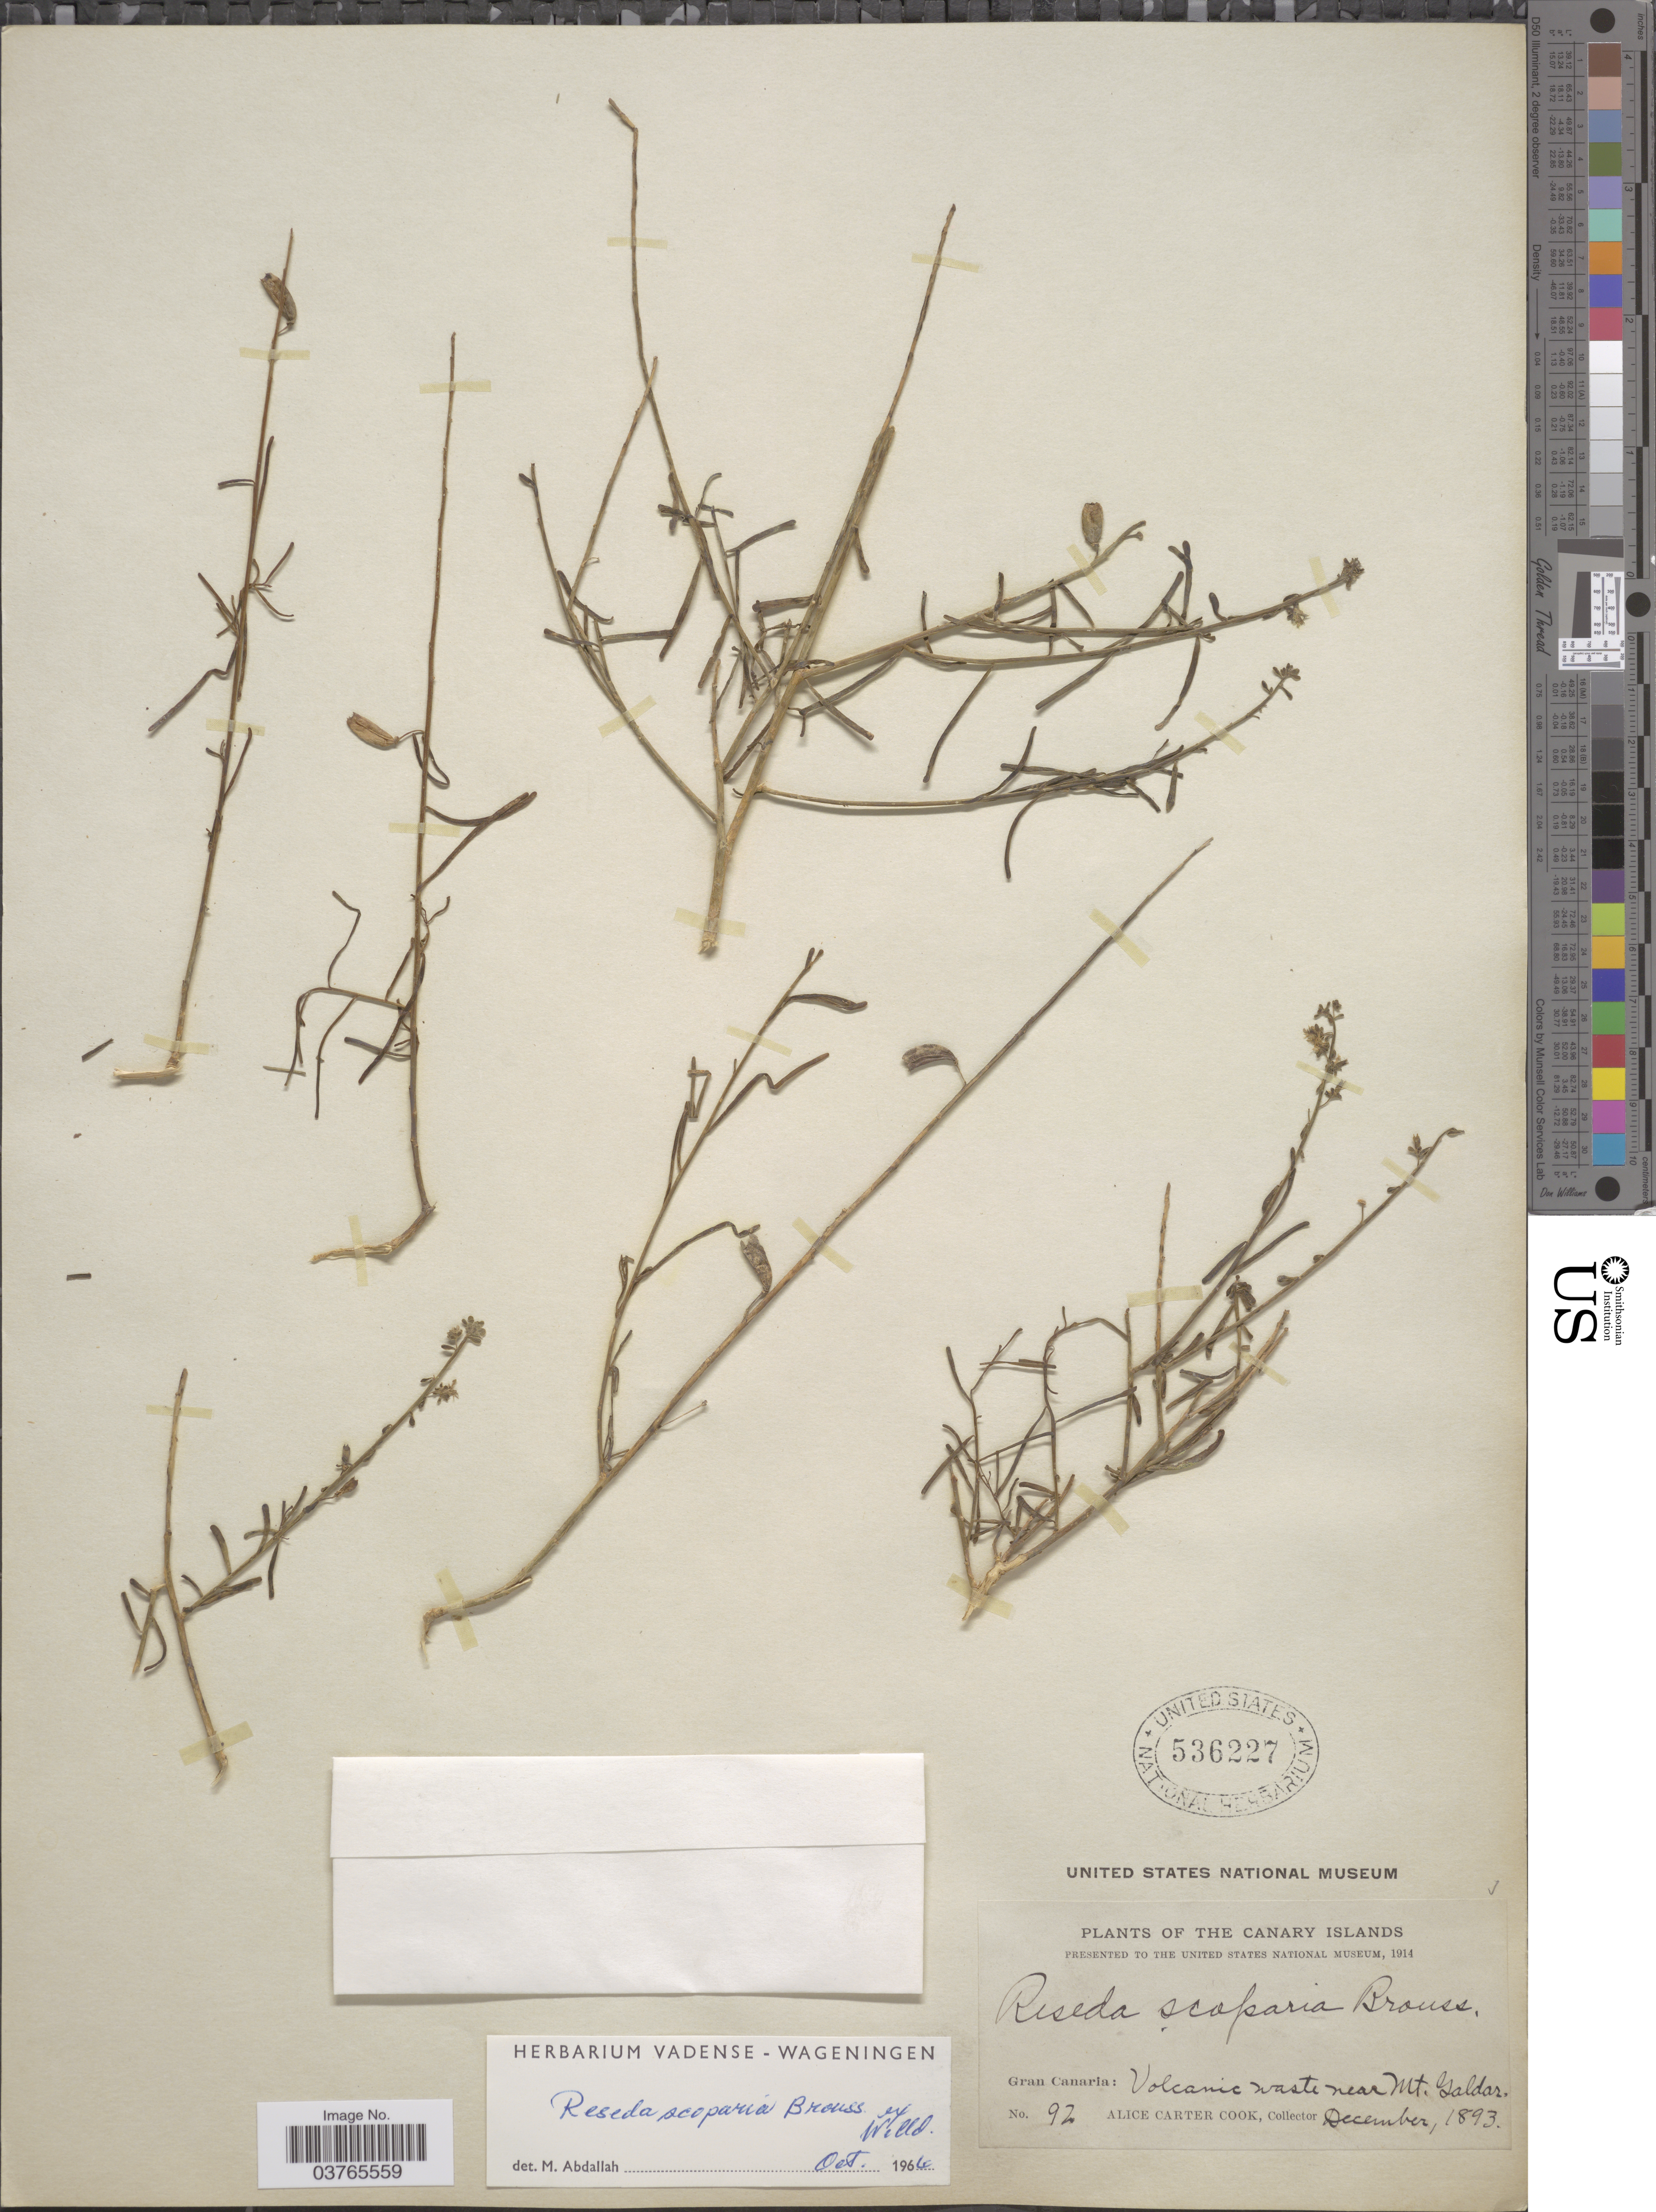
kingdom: Plantae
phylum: Tracheophyta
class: Magnoliopsida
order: Brassicales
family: Resedaceae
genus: Reseda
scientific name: Reseda scoparia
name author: Brouss. ex Willd.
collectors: Alice C. Cook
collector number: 92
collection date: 1893-12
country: Spain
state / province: Canarias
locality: The Canary Islands. Gran Canaria:Volcano waste near Mt. Galdar.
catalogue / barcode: US 536227